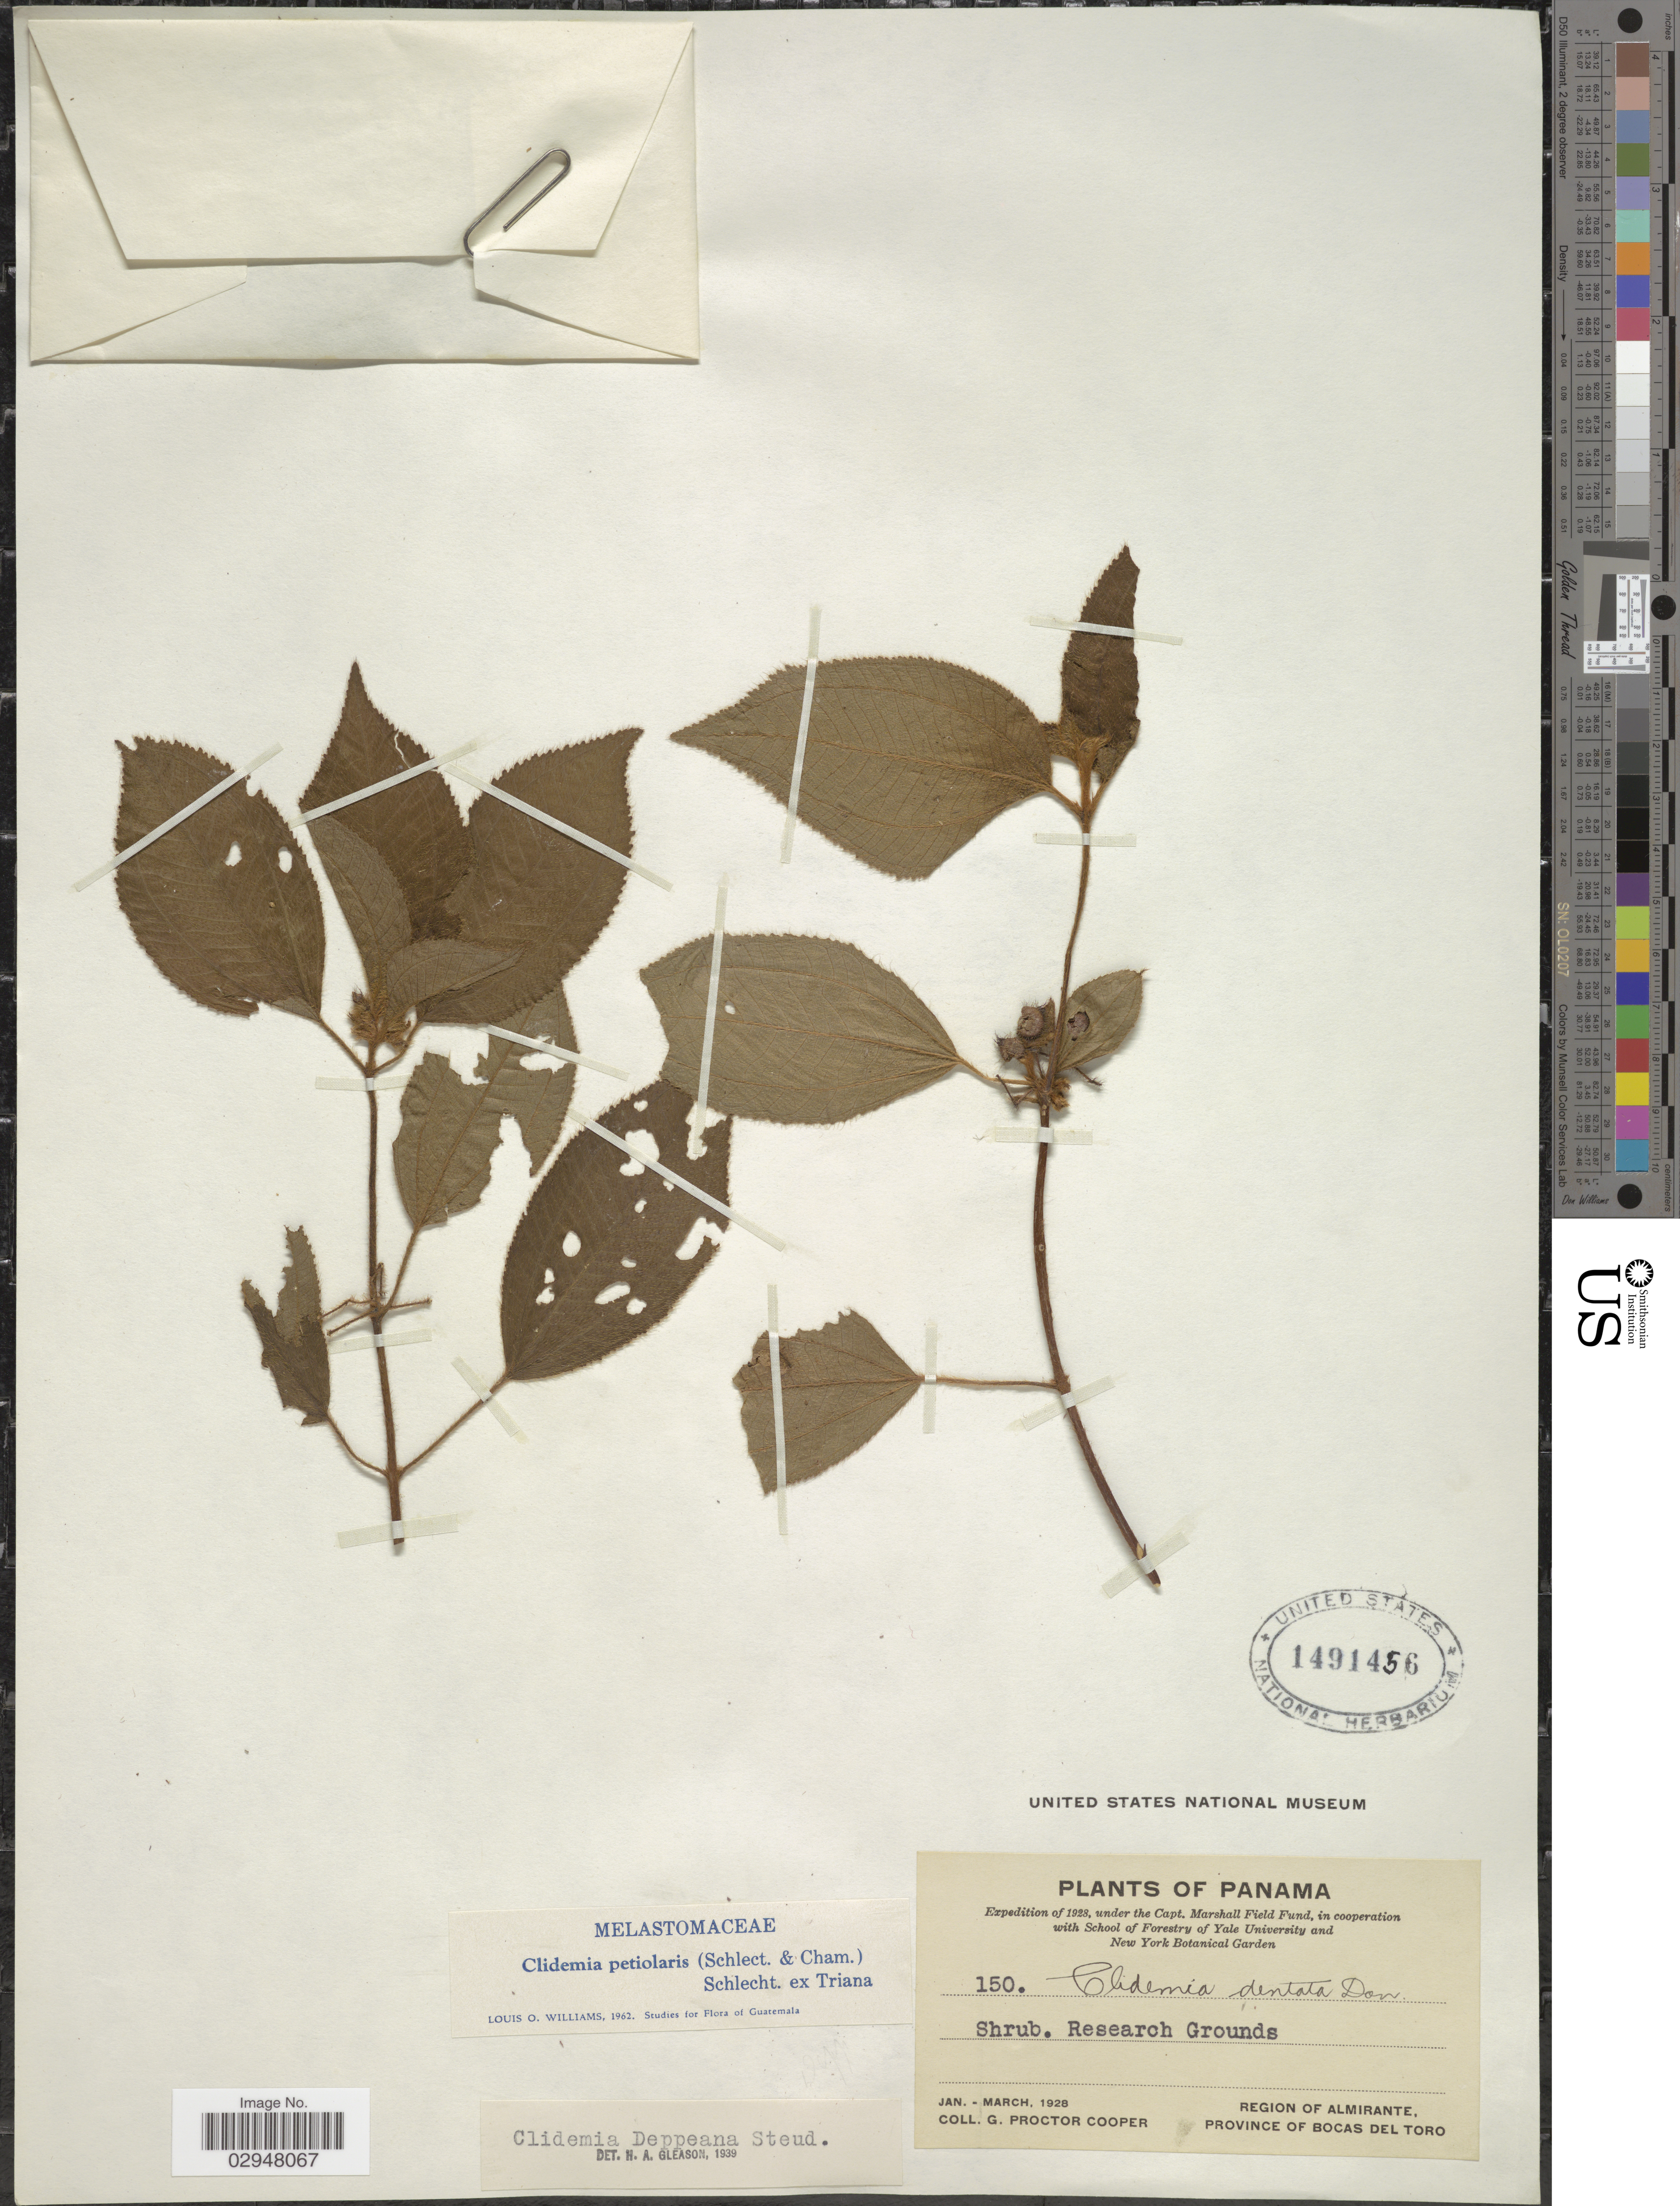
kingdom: Plantae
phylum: Tracheophyta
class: Magnoliopsida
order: Myrtales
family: Melastomataceae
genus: Clidemia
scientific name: Clidemia petiolaris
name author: (Schltdl. & Cham.) Schltdl. ex Triana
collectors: G. Cooper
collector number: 150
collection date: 1928-01/1928-03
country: Panama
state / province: Bocas del Toro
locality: Region Almirante.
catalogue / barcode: US 1491456